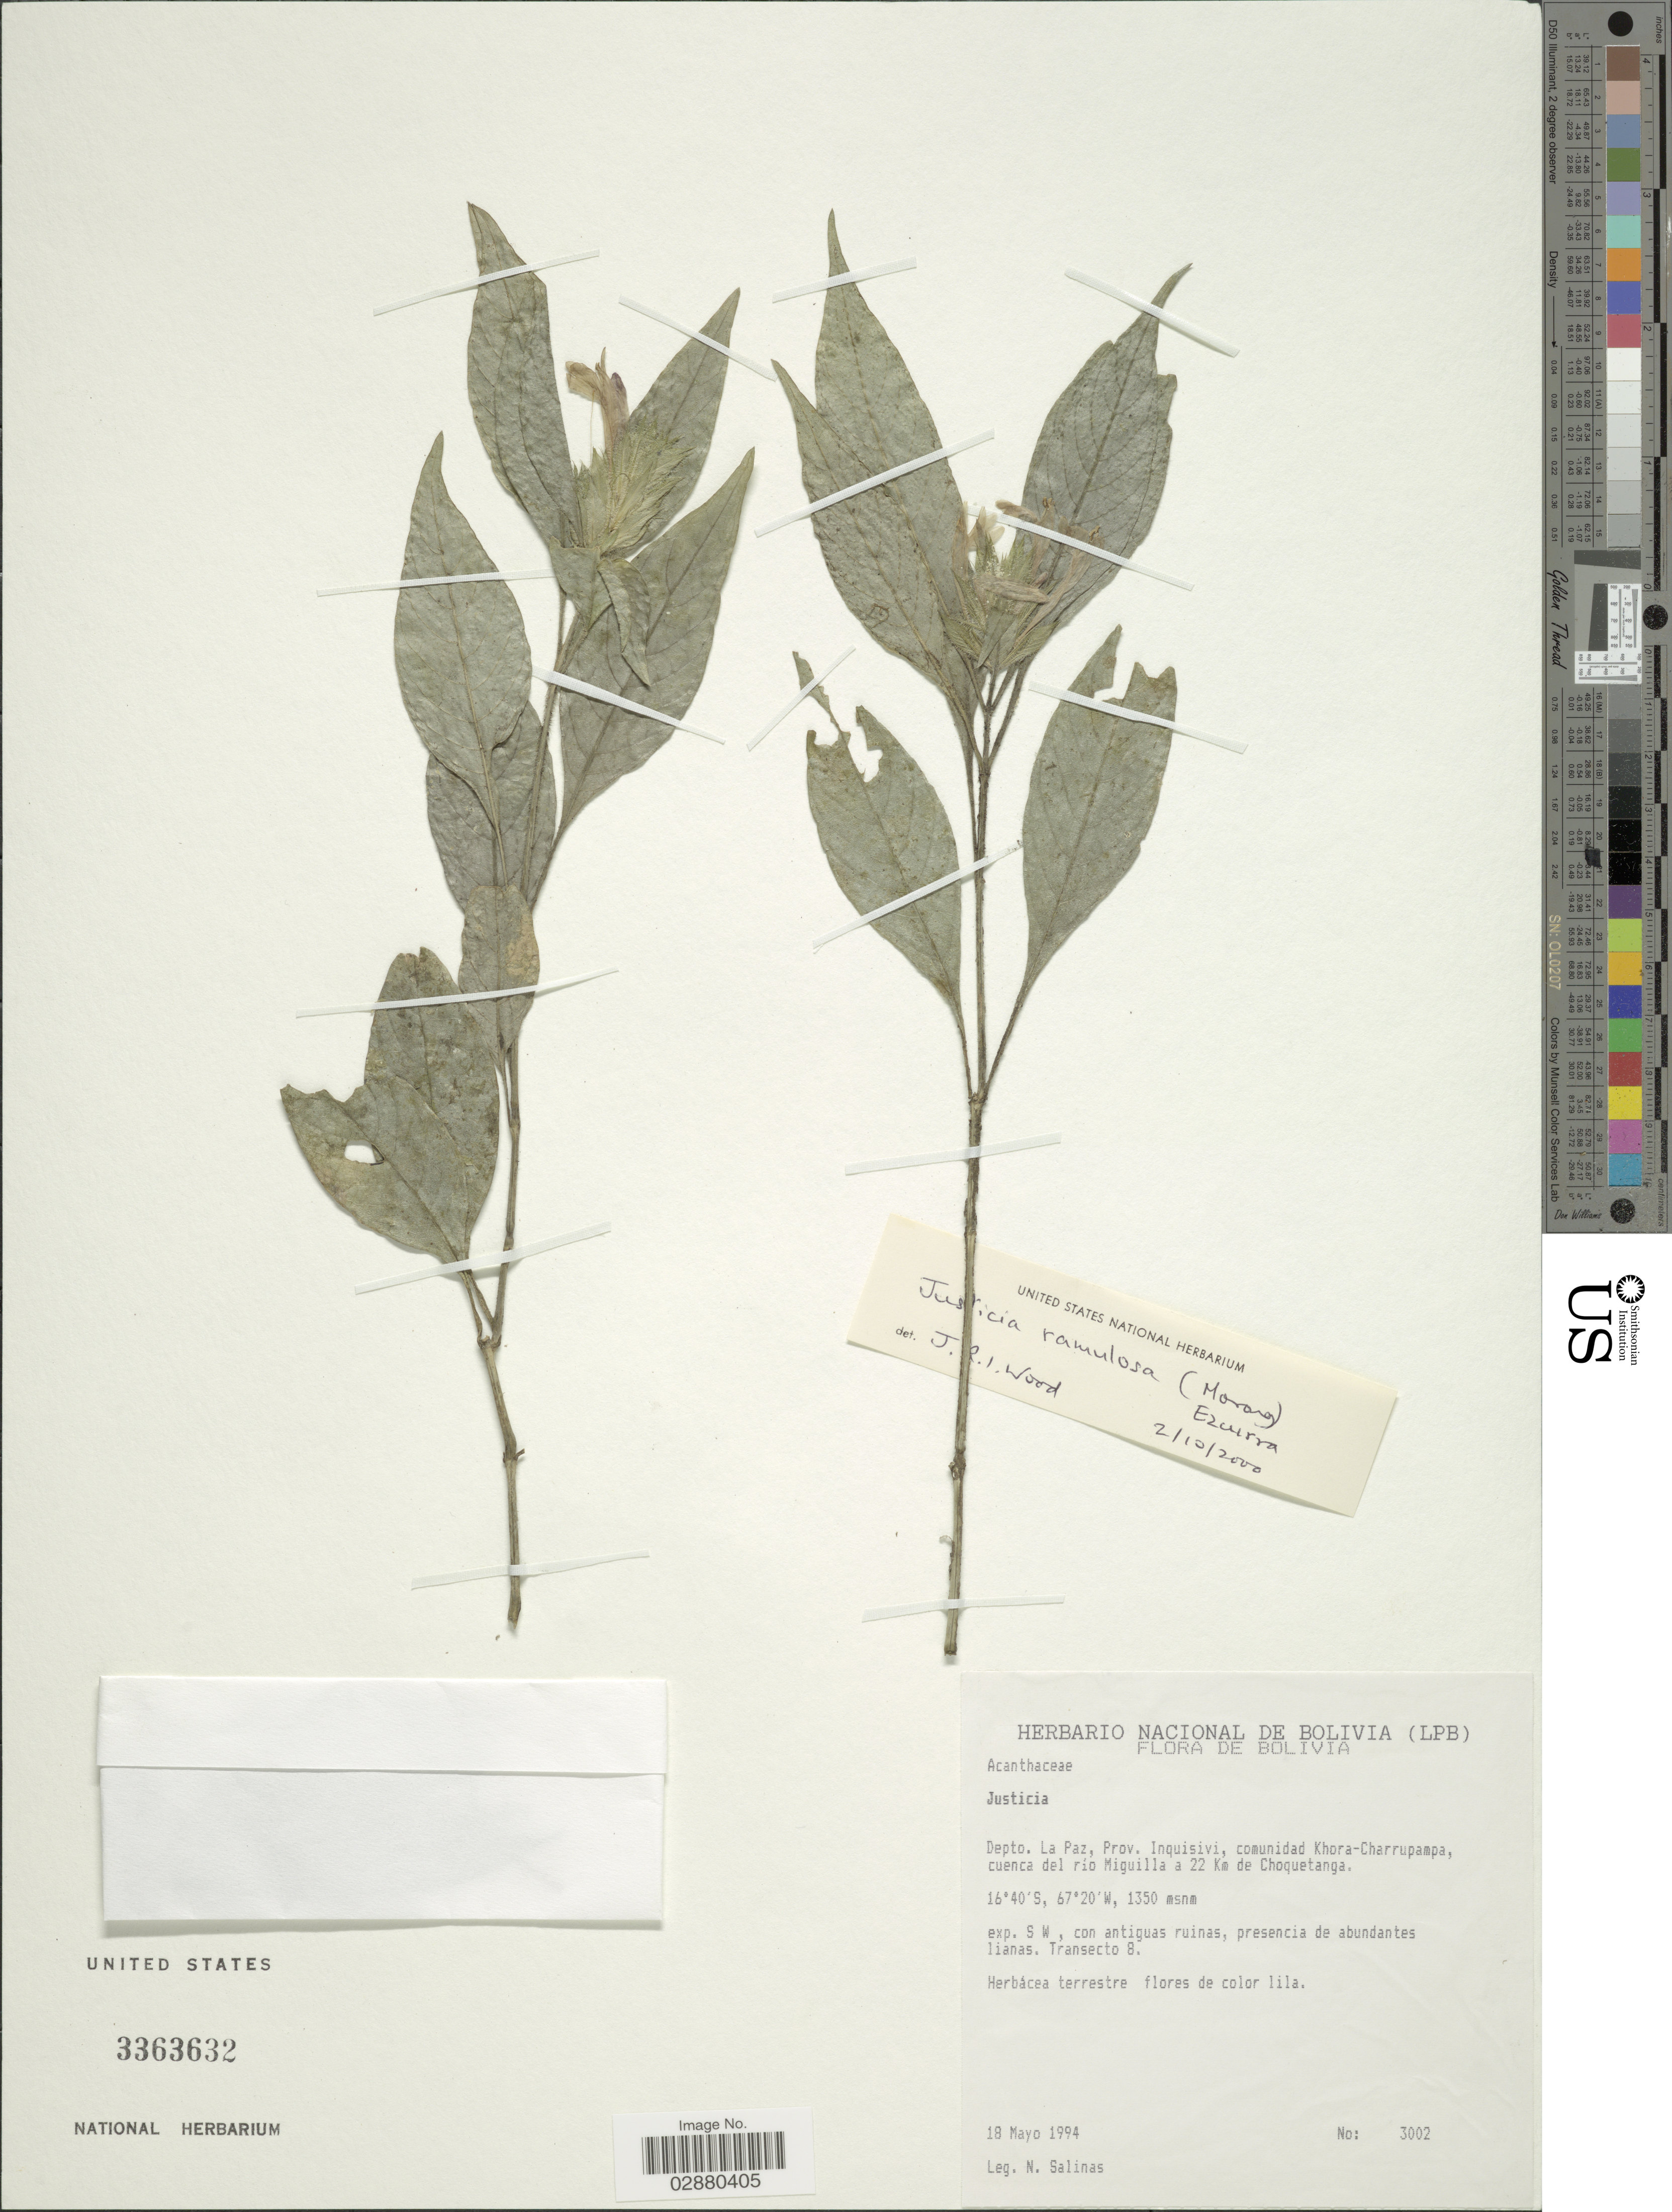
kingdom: Plantae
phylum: Tracheophyta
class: Magnoliopsida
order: Lamiales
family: Acanthaceae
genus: Justicia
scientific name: Justicia ramulosa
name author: (Morong) V.A.W. Graham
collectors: N. Salinas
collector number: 3002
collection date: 1994-05-18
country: Bolivia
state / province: La Paz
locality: Depto. La Paz, Prov. Inquisivi, comunidad Khora-Charrupampa, cuenca del río Miquilla a 22 Km de Choquetanga. Transecto 8.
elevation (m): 1350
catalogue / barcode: US 3363632